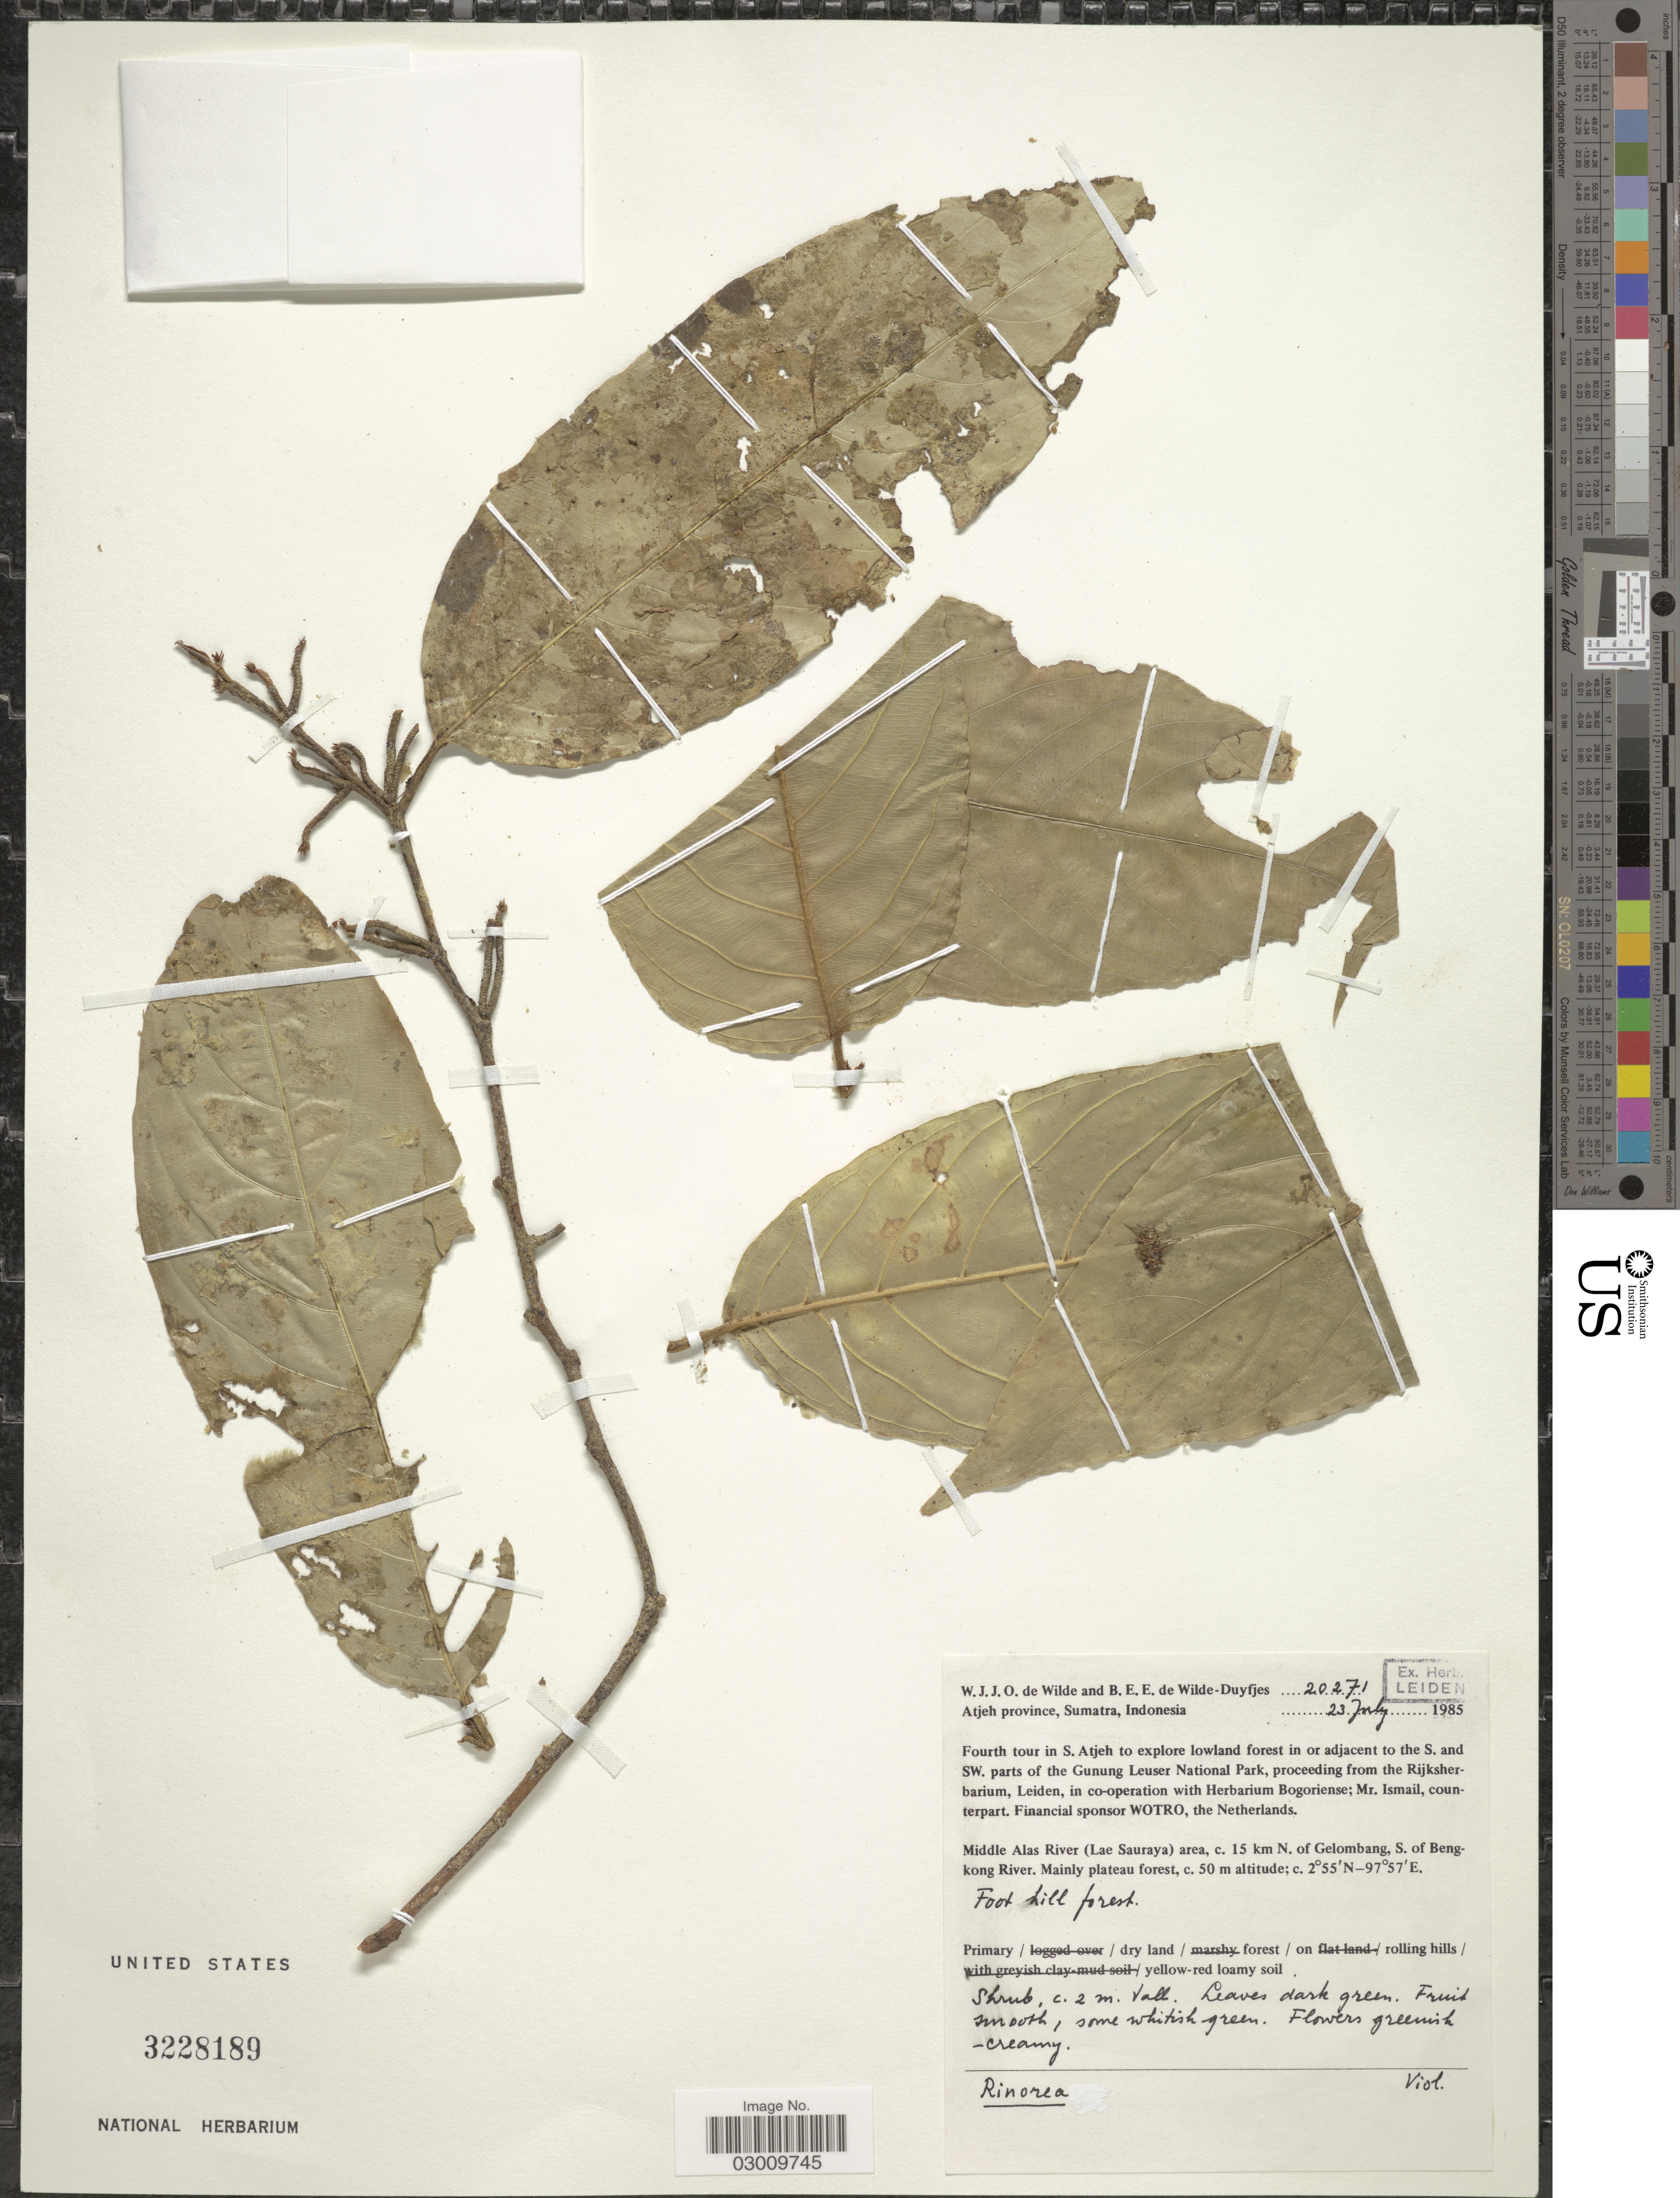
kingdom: Plantae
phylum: Tracheophyta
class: Magnoliopsida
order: Malpighiales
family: Violaceae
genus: Rinorea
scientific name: Rinorea sp.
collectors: W. J. de Wilde & B. E. de Wilde-Duyfjes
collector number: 20271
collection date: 1985-07-23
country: Indonesia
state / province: Sumatra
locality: Atjeh province. In S. Atjeh to explore lowland forest in or adjacent to the S. and SW. parts of the Gunung Leuser National Park. Middle Alas River (Lae Sauraya) area, c. 15 km N. of Gelombang, S. of Bengkong River.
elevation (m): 50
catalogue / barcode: US 3228189